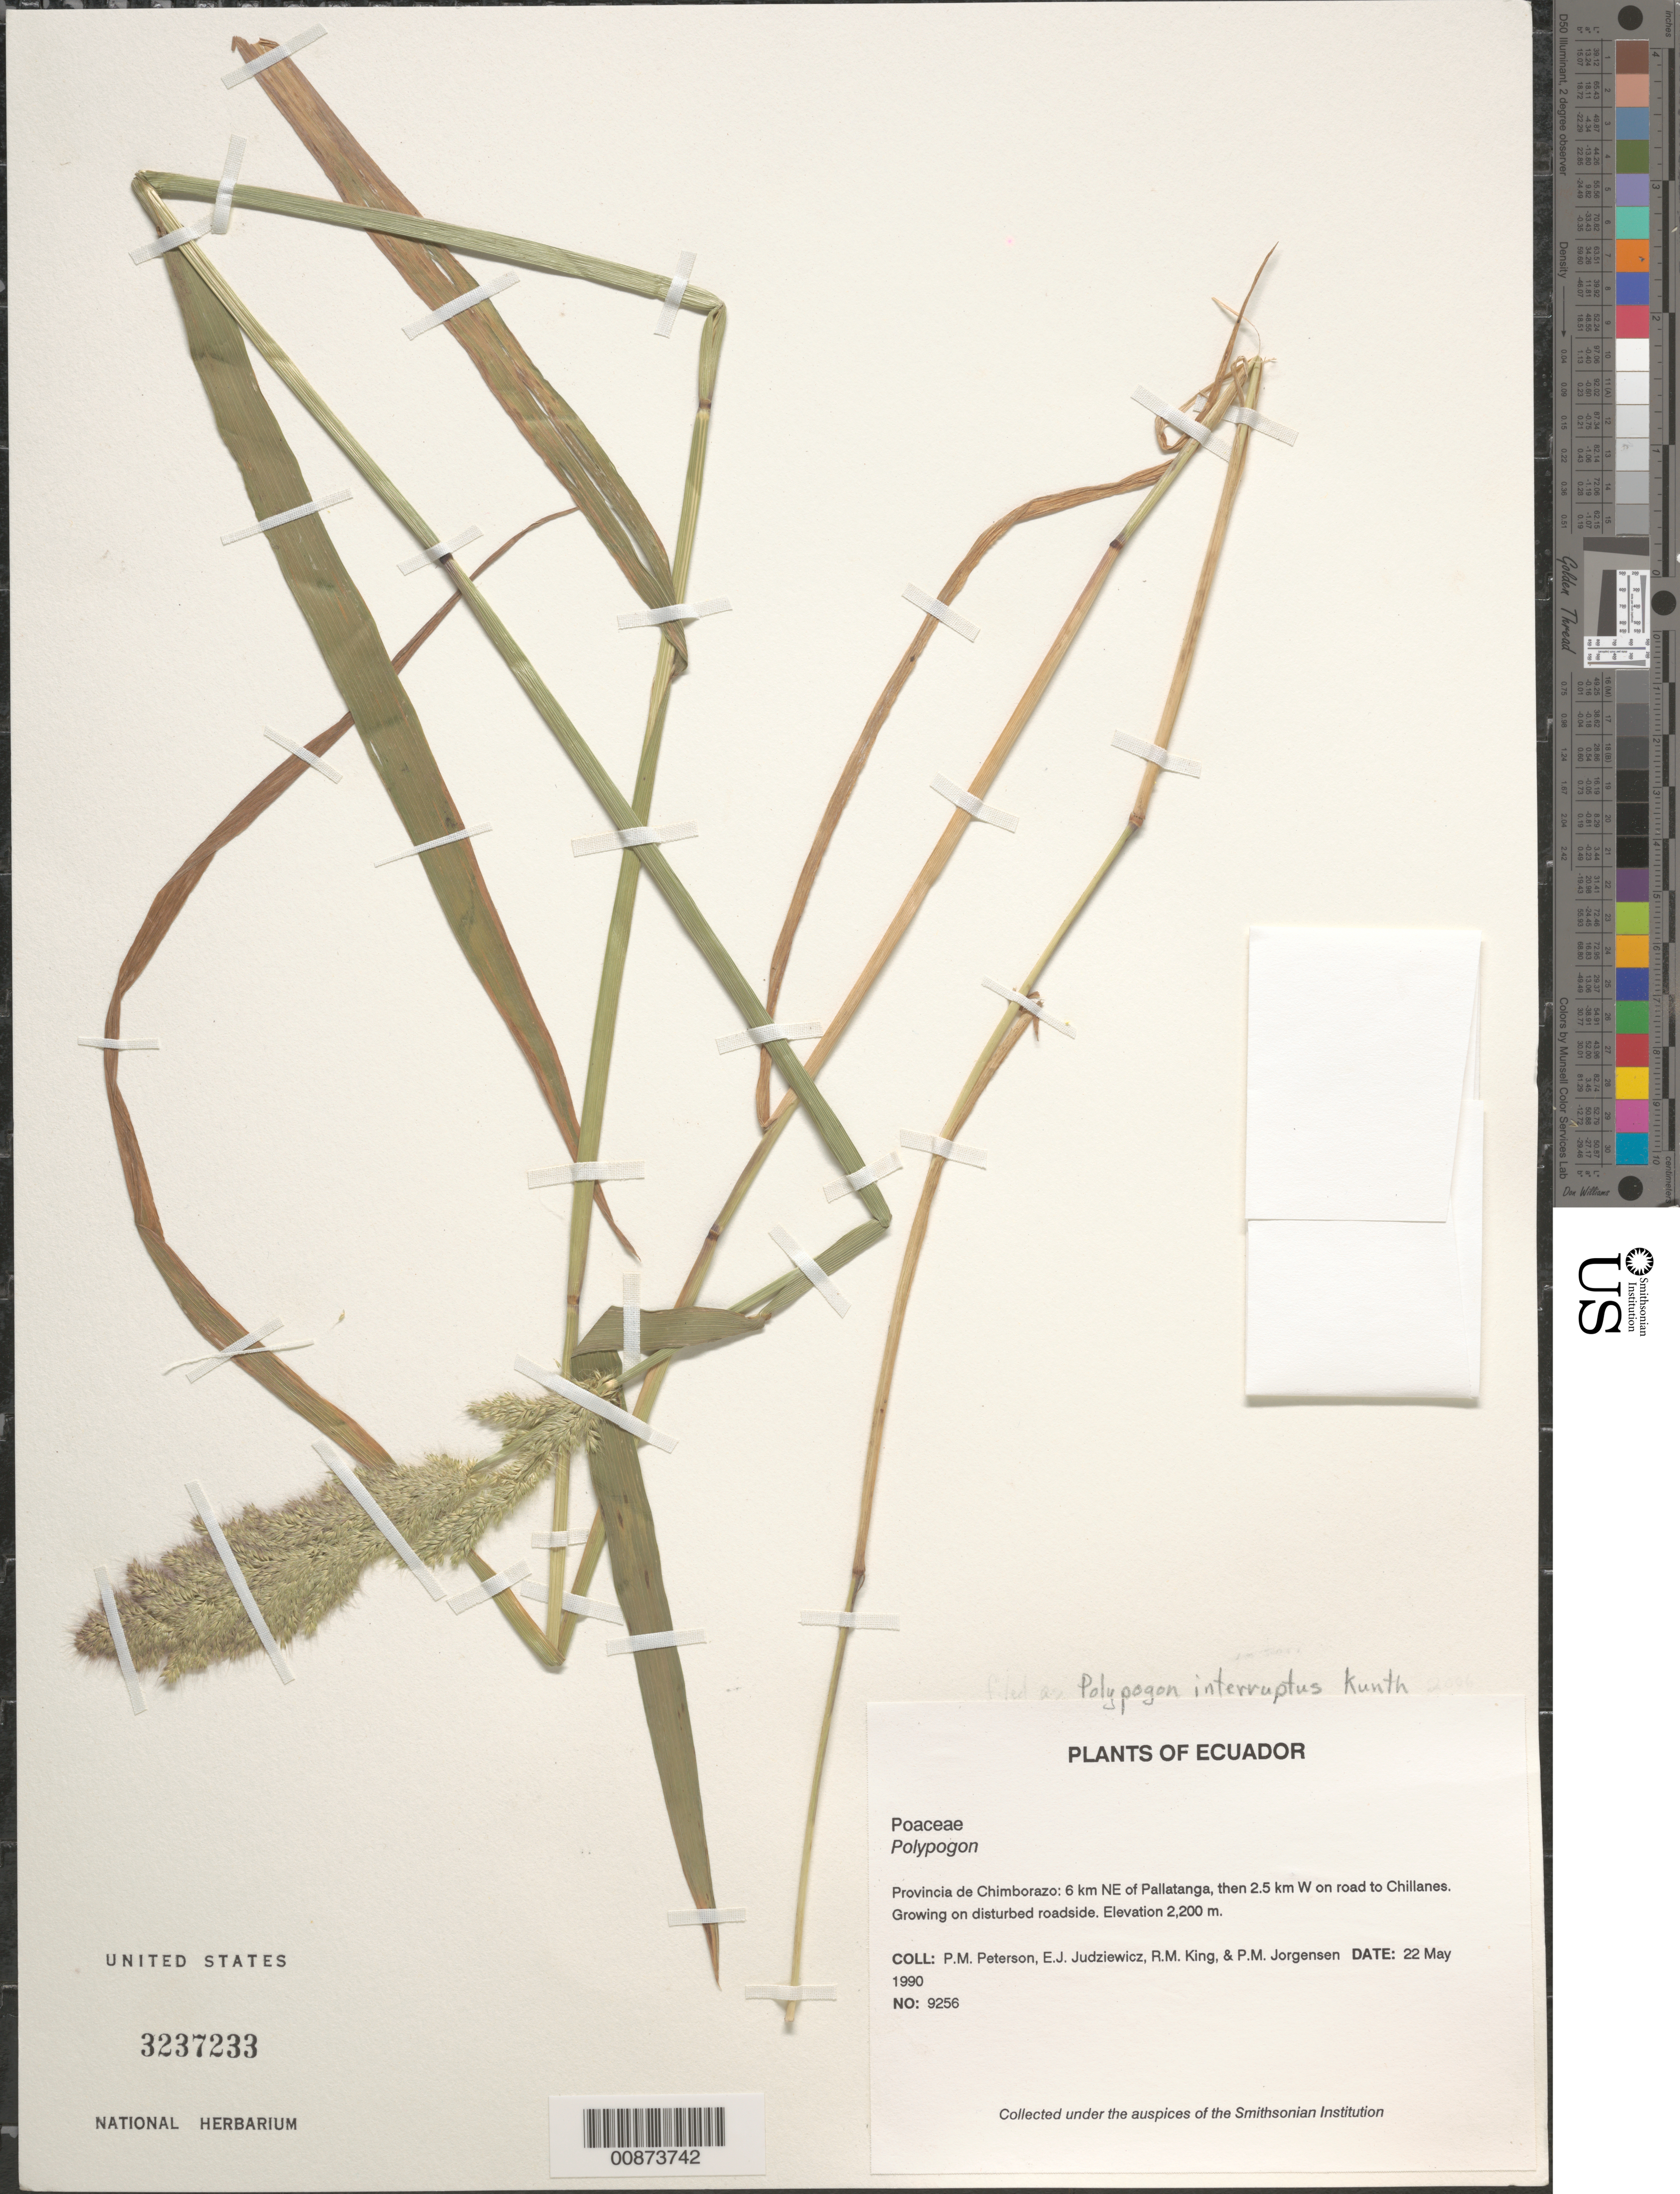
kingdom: Plantae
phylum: Tracheophyta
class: Liliopsida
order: Poales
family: Poaceae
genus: Polypogon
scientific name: Polypogon interruptus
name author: Kunth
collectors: P. M. Peterson, E. J. Judziewicz, R. M. King & P. M. Jørgensen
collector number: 09256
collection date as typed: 22 May 1990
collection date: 1990-05-22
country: Ecuador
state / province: Chimborazo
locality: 6 km NE of Pallatanga, then 2.5 km W on road to Chillanes.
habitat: Growing on disturbed roadside.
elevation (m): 2200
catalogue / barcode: US 3237233